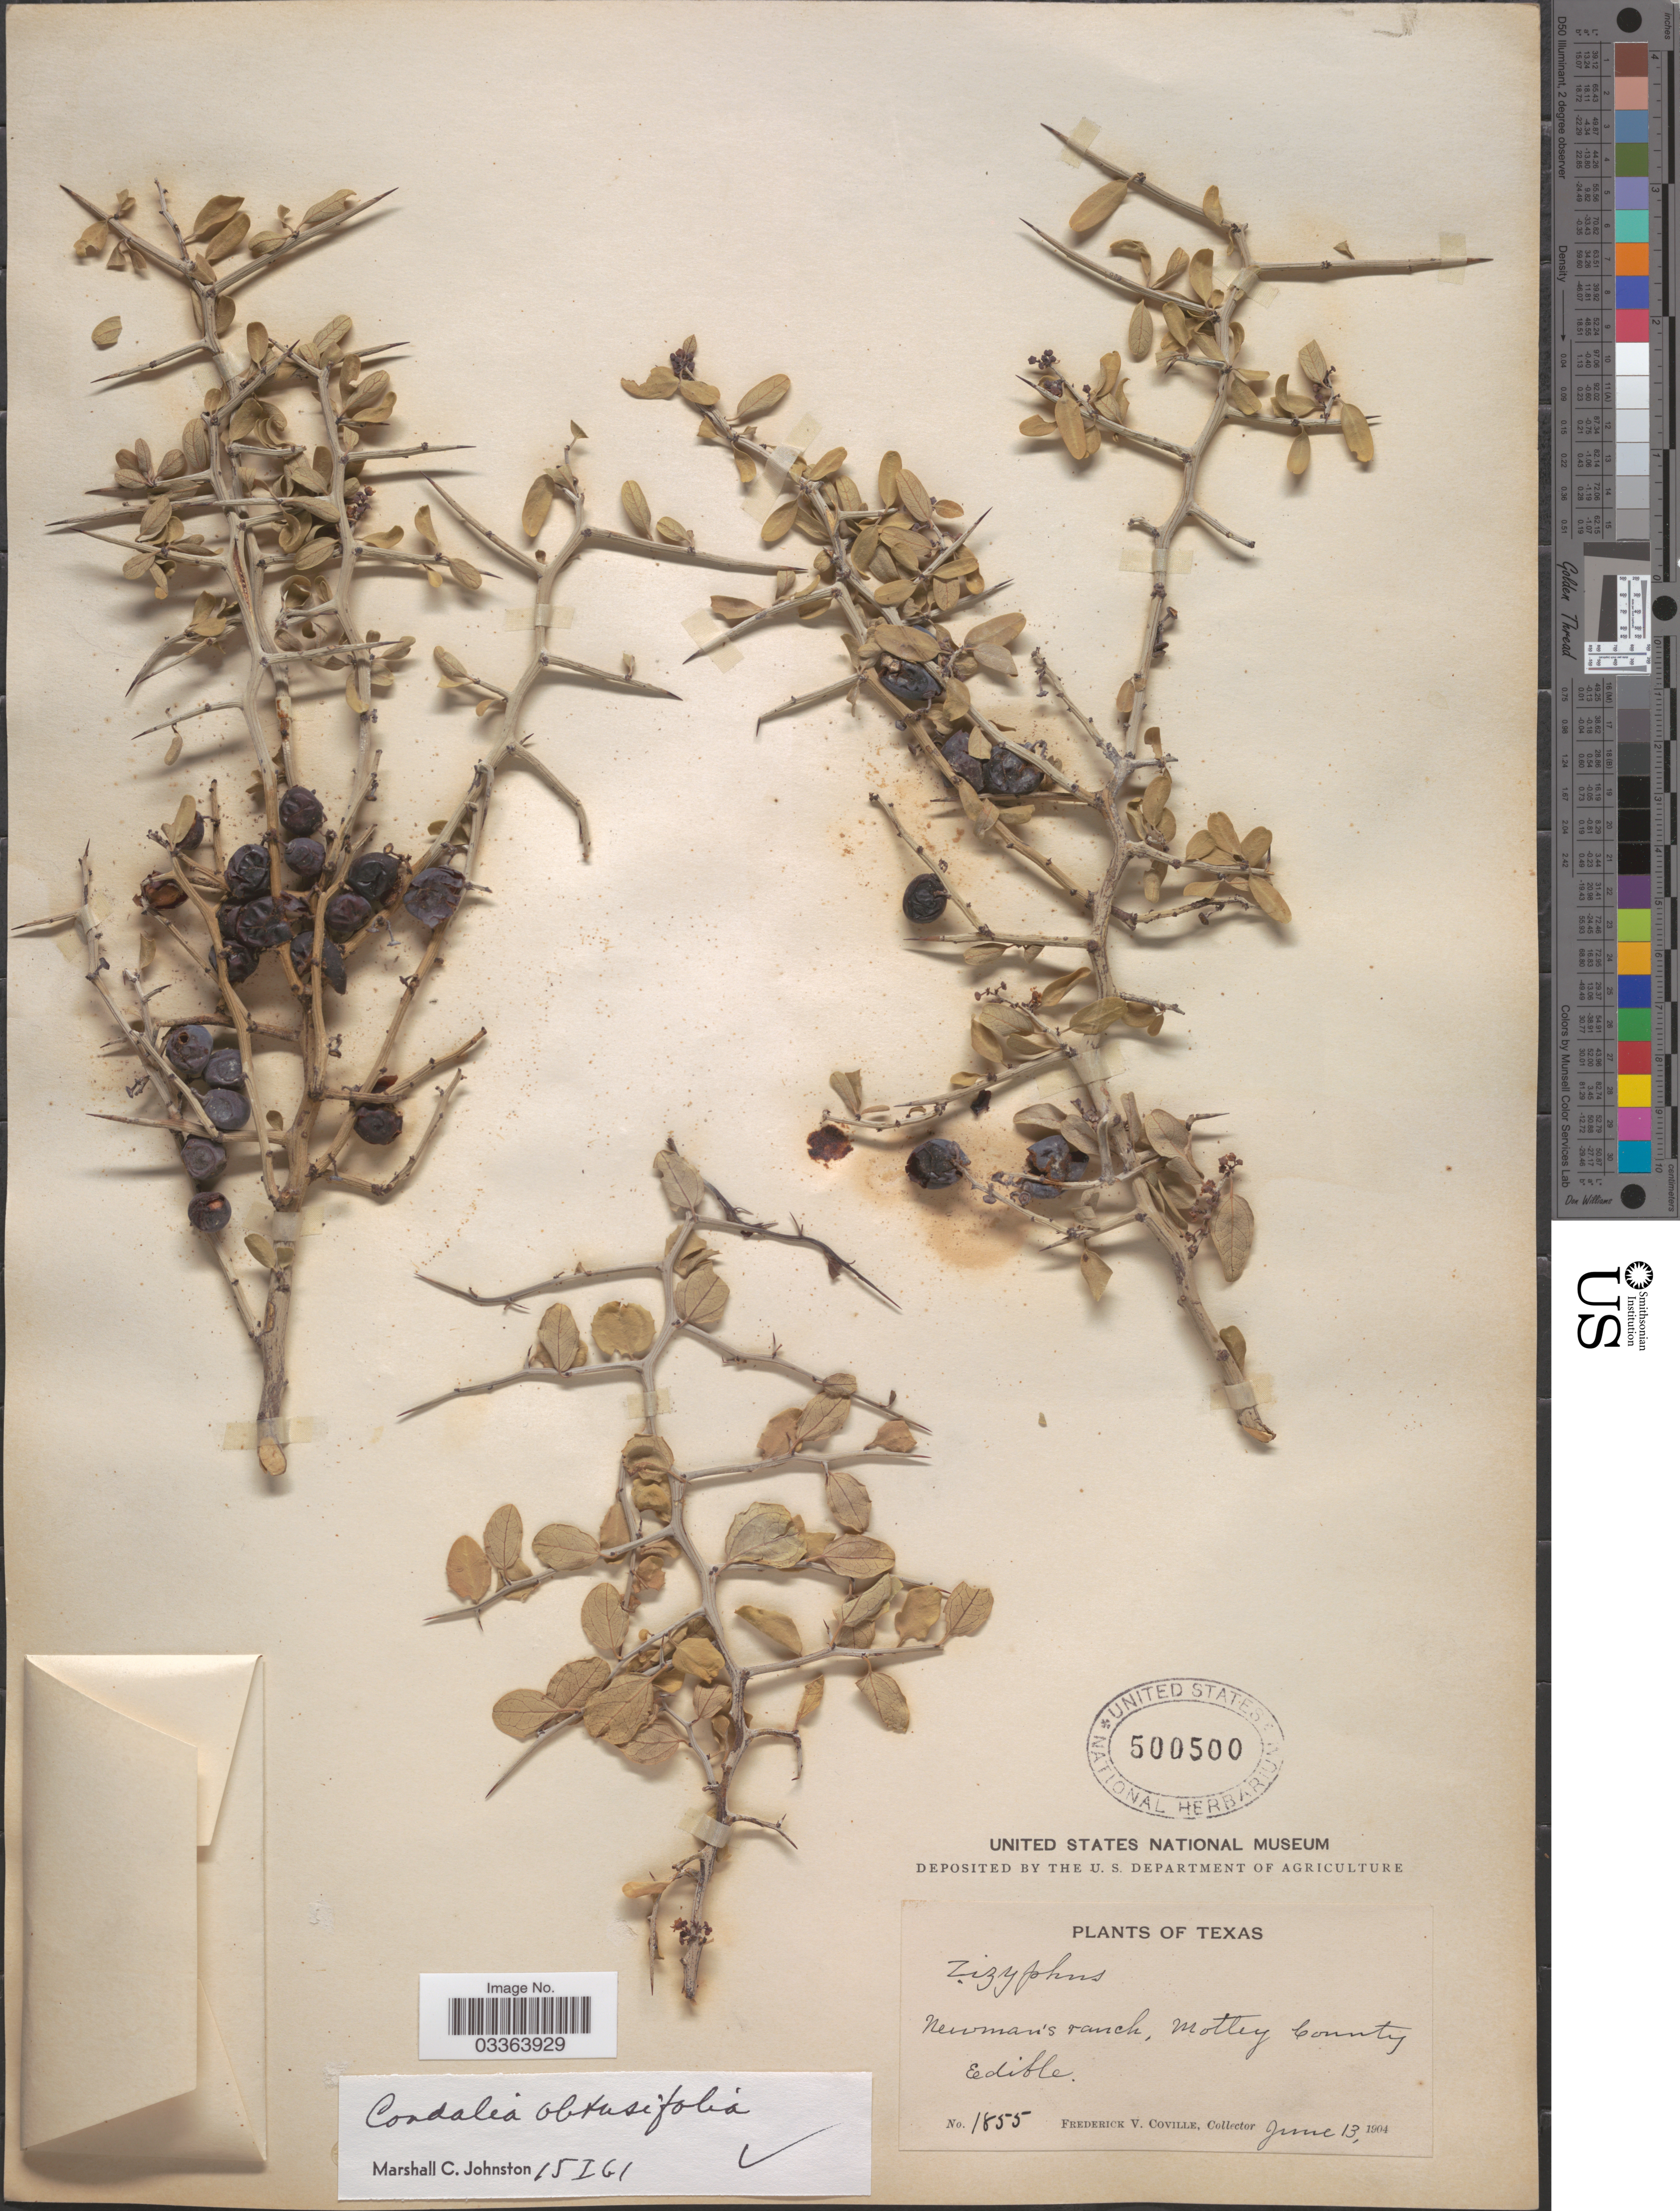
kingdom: Plantae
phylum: Tracheophyta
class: Magnoliopsida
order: Rosales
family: Rhamnaceae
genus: Sarcomphalus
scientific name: Sarcomphalus obtusifolius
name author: (Hook. ex Torr. & A. Gray) Hauenschild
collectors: F. V. Coville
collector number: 1855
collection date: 1904-06-13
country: United States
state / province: Texas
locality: Newman's ranch, Motley County.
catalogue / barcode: US 500500